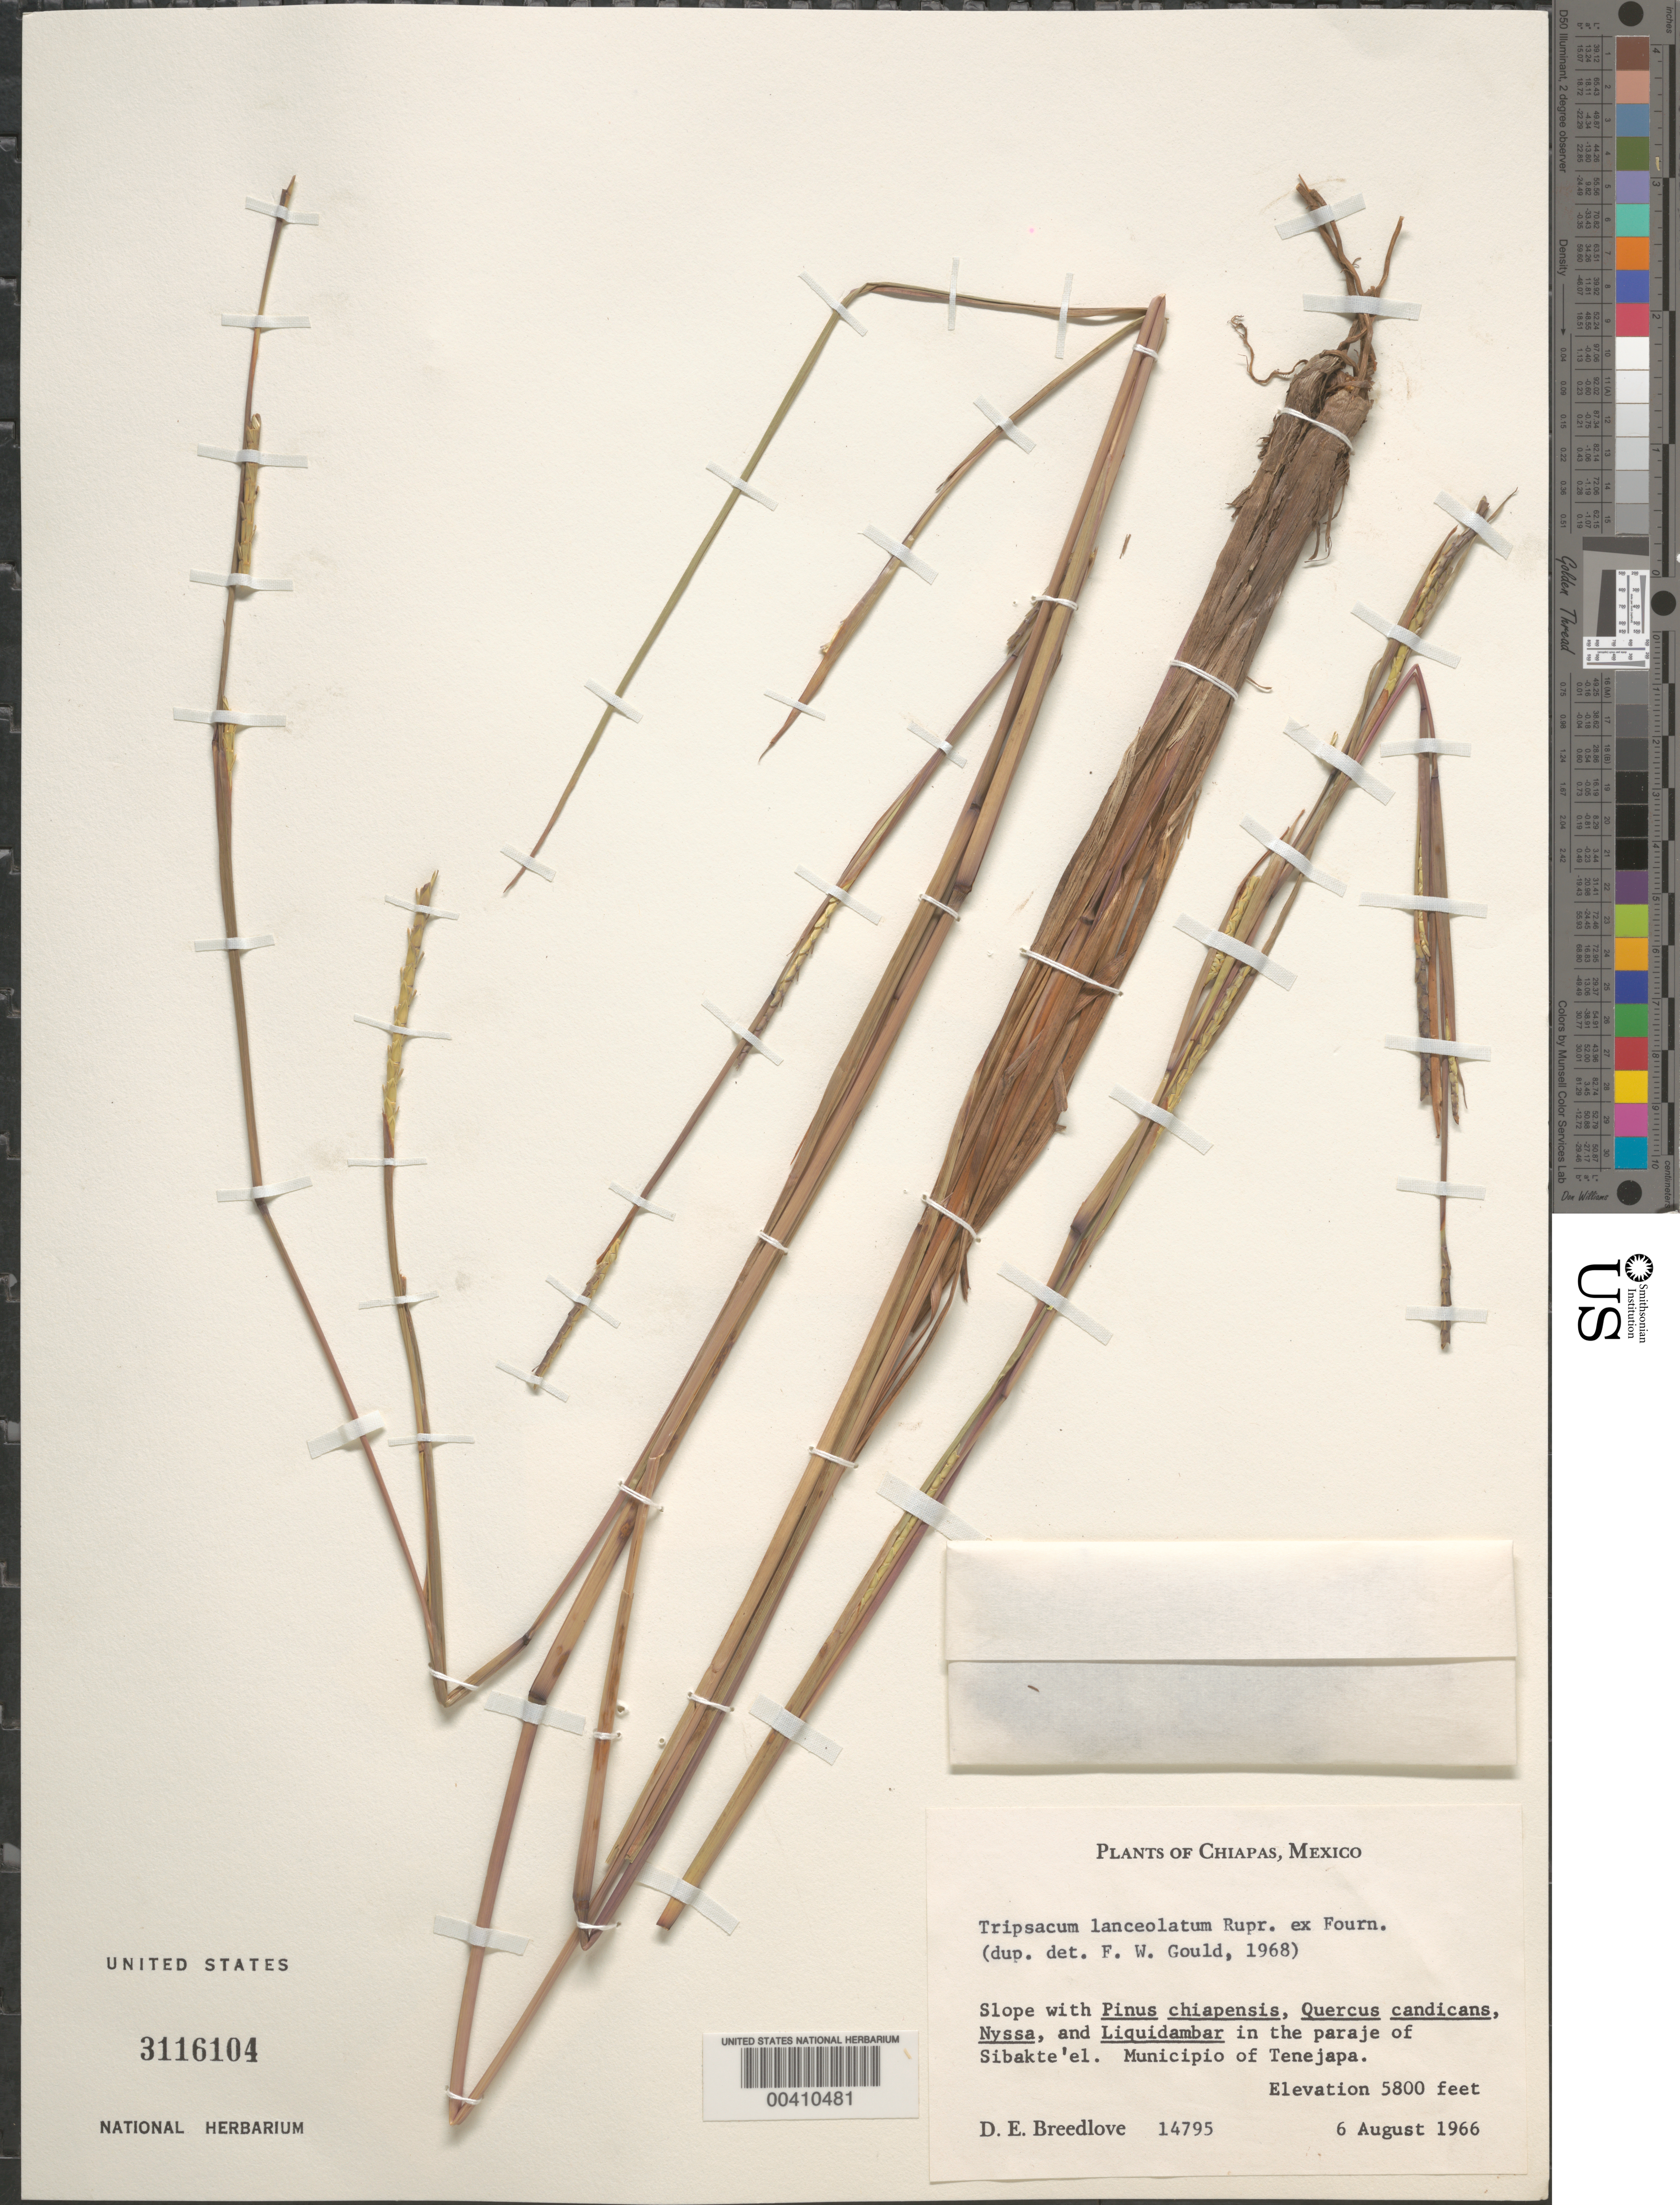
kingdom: Plantae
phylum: Tracheophyta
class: Liliopsida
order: Poales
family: Poaceae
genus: Tripsacum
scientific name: Tripsacum lanceolatum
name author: Rupr. ex E. Fourn.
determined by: Gould, F. W.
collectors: D. E. Breedlove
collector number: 14795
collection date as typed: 6 Aug 1966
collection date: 1966-08-06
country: Mexico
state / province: Chiapas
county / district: Tenejapa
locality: In the paraje of Sibakte'el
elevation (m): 1768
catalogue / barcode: US 3116104